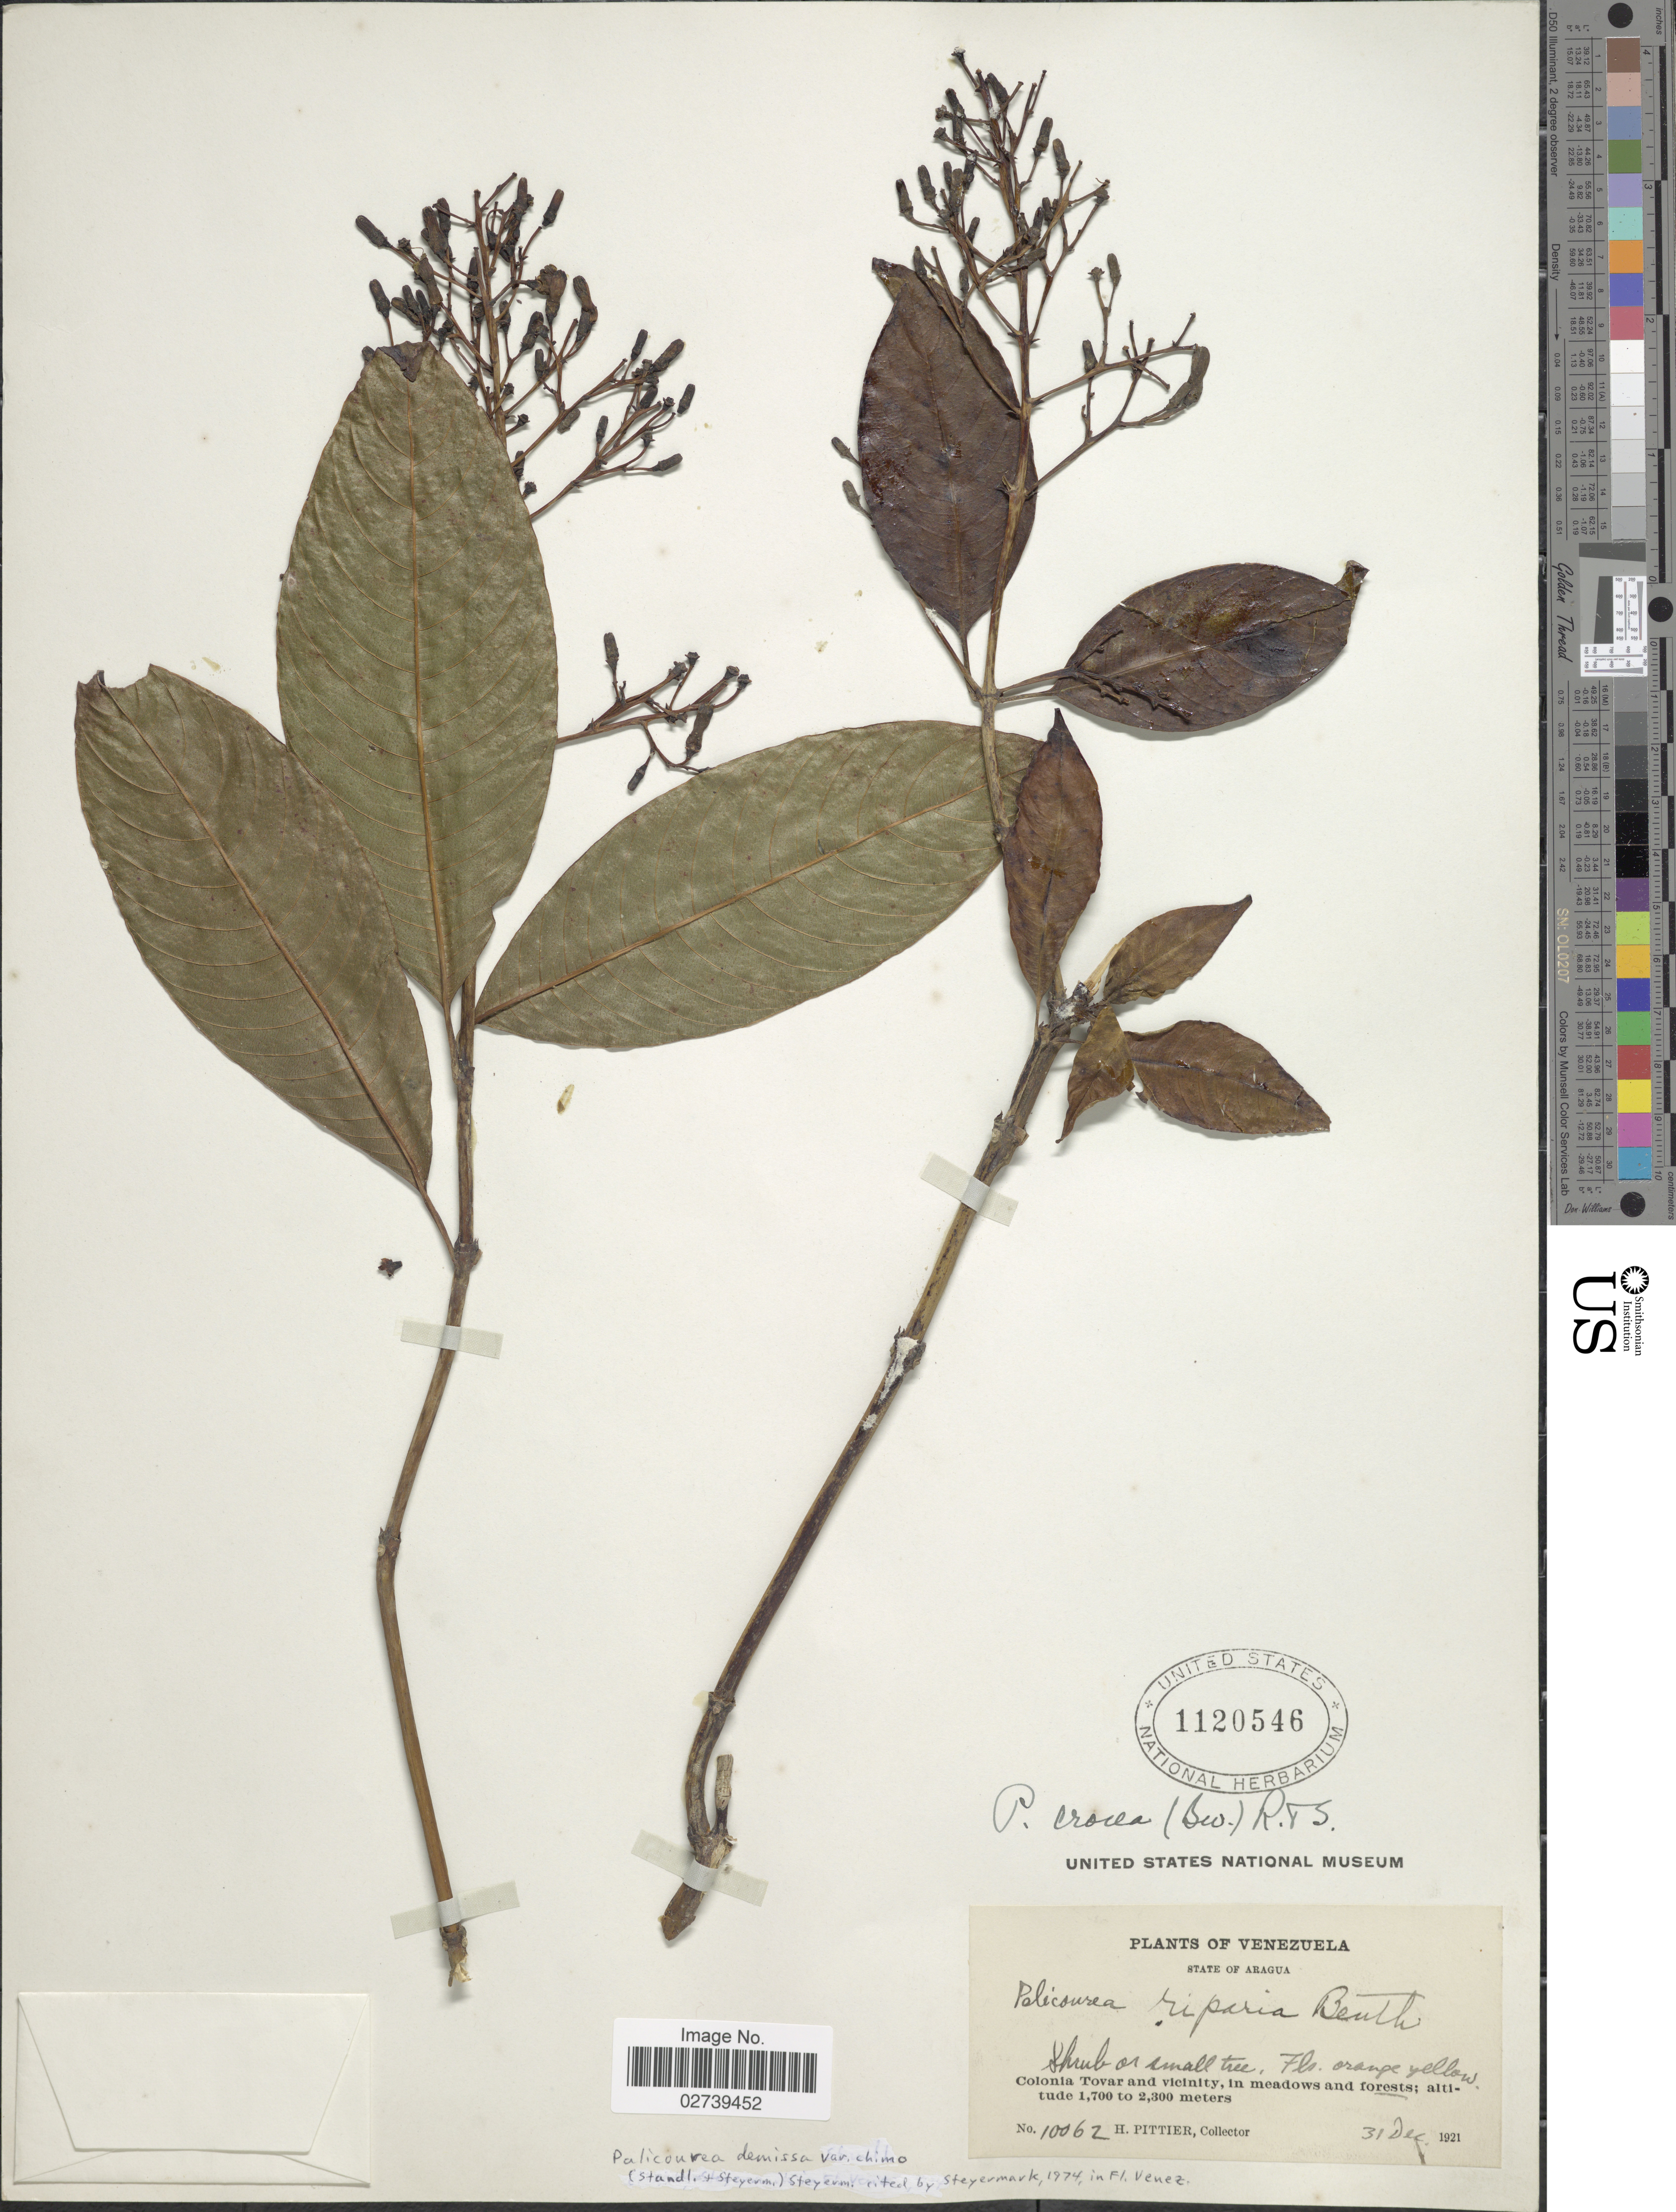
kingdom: Plantae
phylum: Tracheophyta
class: Magnoliopsida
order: Gentianales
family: Rubiaceae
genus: Palicourea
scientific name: Palicourea demissa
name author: Standl.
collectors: H. F. Pittier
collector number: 10062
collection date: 1921-12-31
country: Venezuela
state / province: Aragua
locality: Colonia Tovar and vicinity, in meadows and forests.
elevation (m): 1700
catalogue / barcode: US 1120546